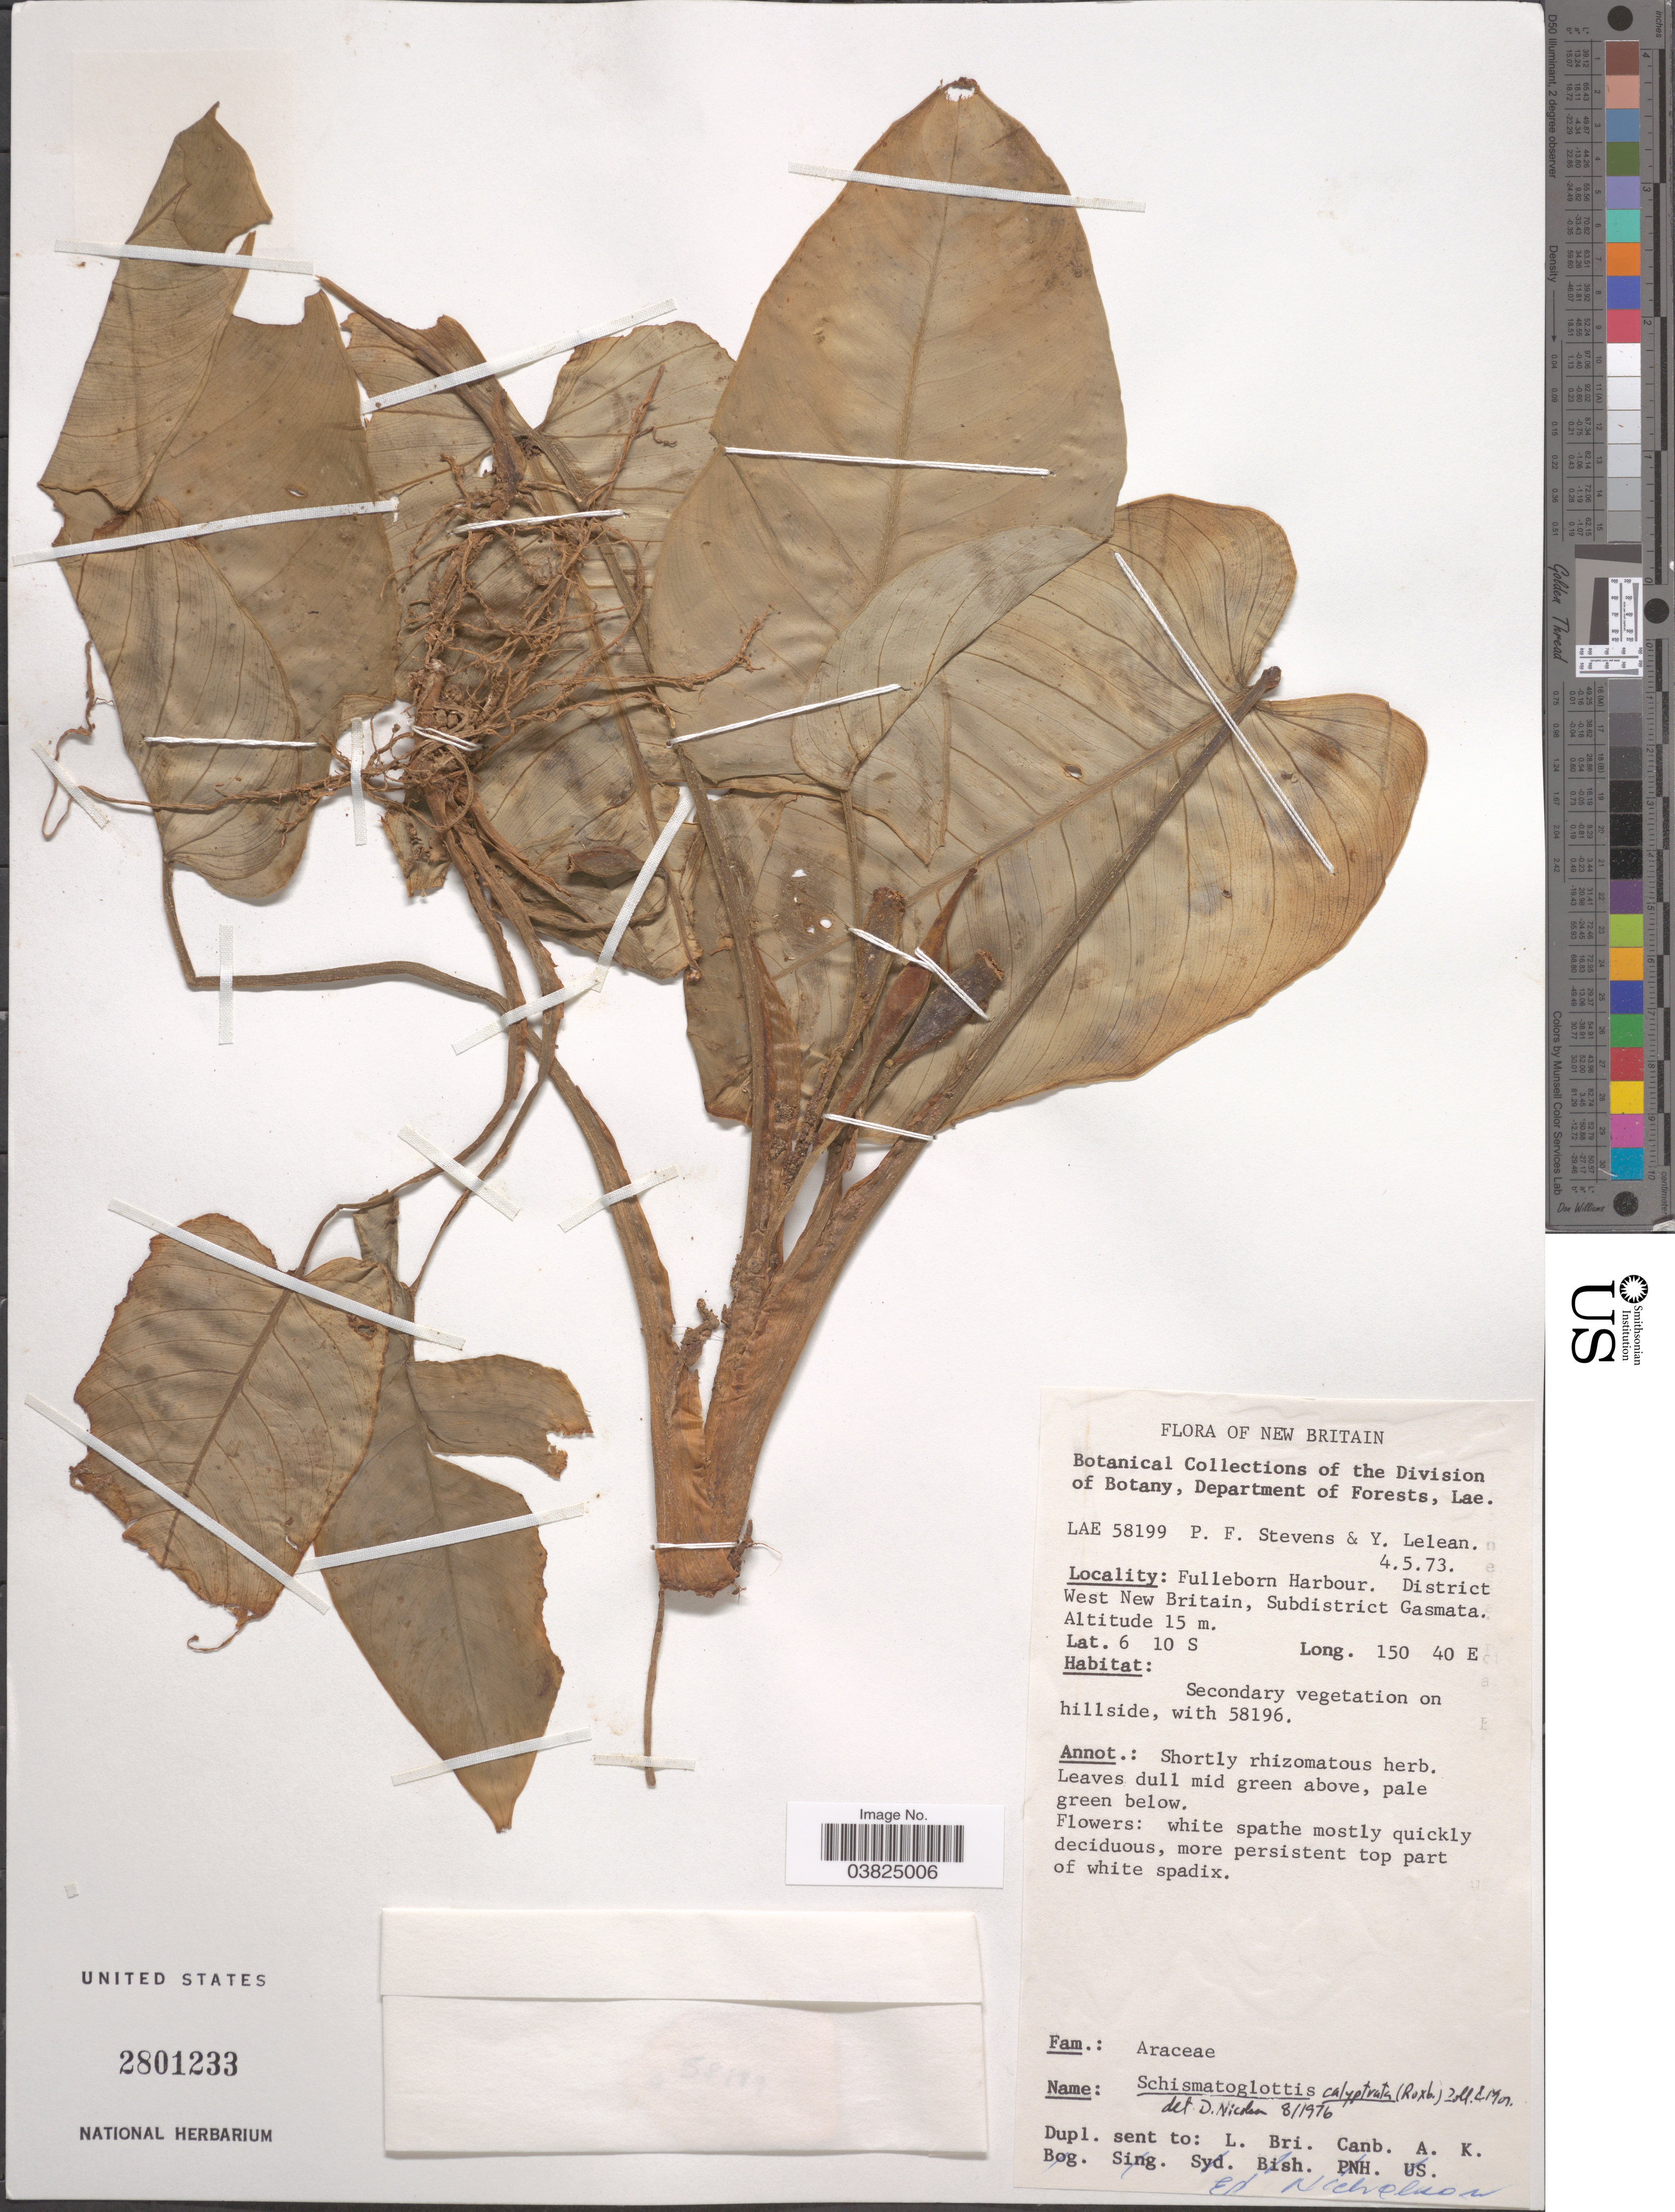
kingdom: Plantae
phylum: Tracheophyta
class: Liliopsida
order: Alismatales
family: Araceae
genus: Schismatoglottis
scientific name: Schismatoglottis calyptrata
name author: Zoll. & Moritzi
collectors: P. F. Stevens & Y. Lelean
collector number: LAE 58199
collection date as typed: Transcribed d/m/y: 4/5/73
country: Papua New Guinea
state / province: West New Britain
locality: New Britain. Fulleborn Harbour. District West New Britain, Subdistrict Gasmata.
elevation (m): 15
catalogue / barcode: US 2801233